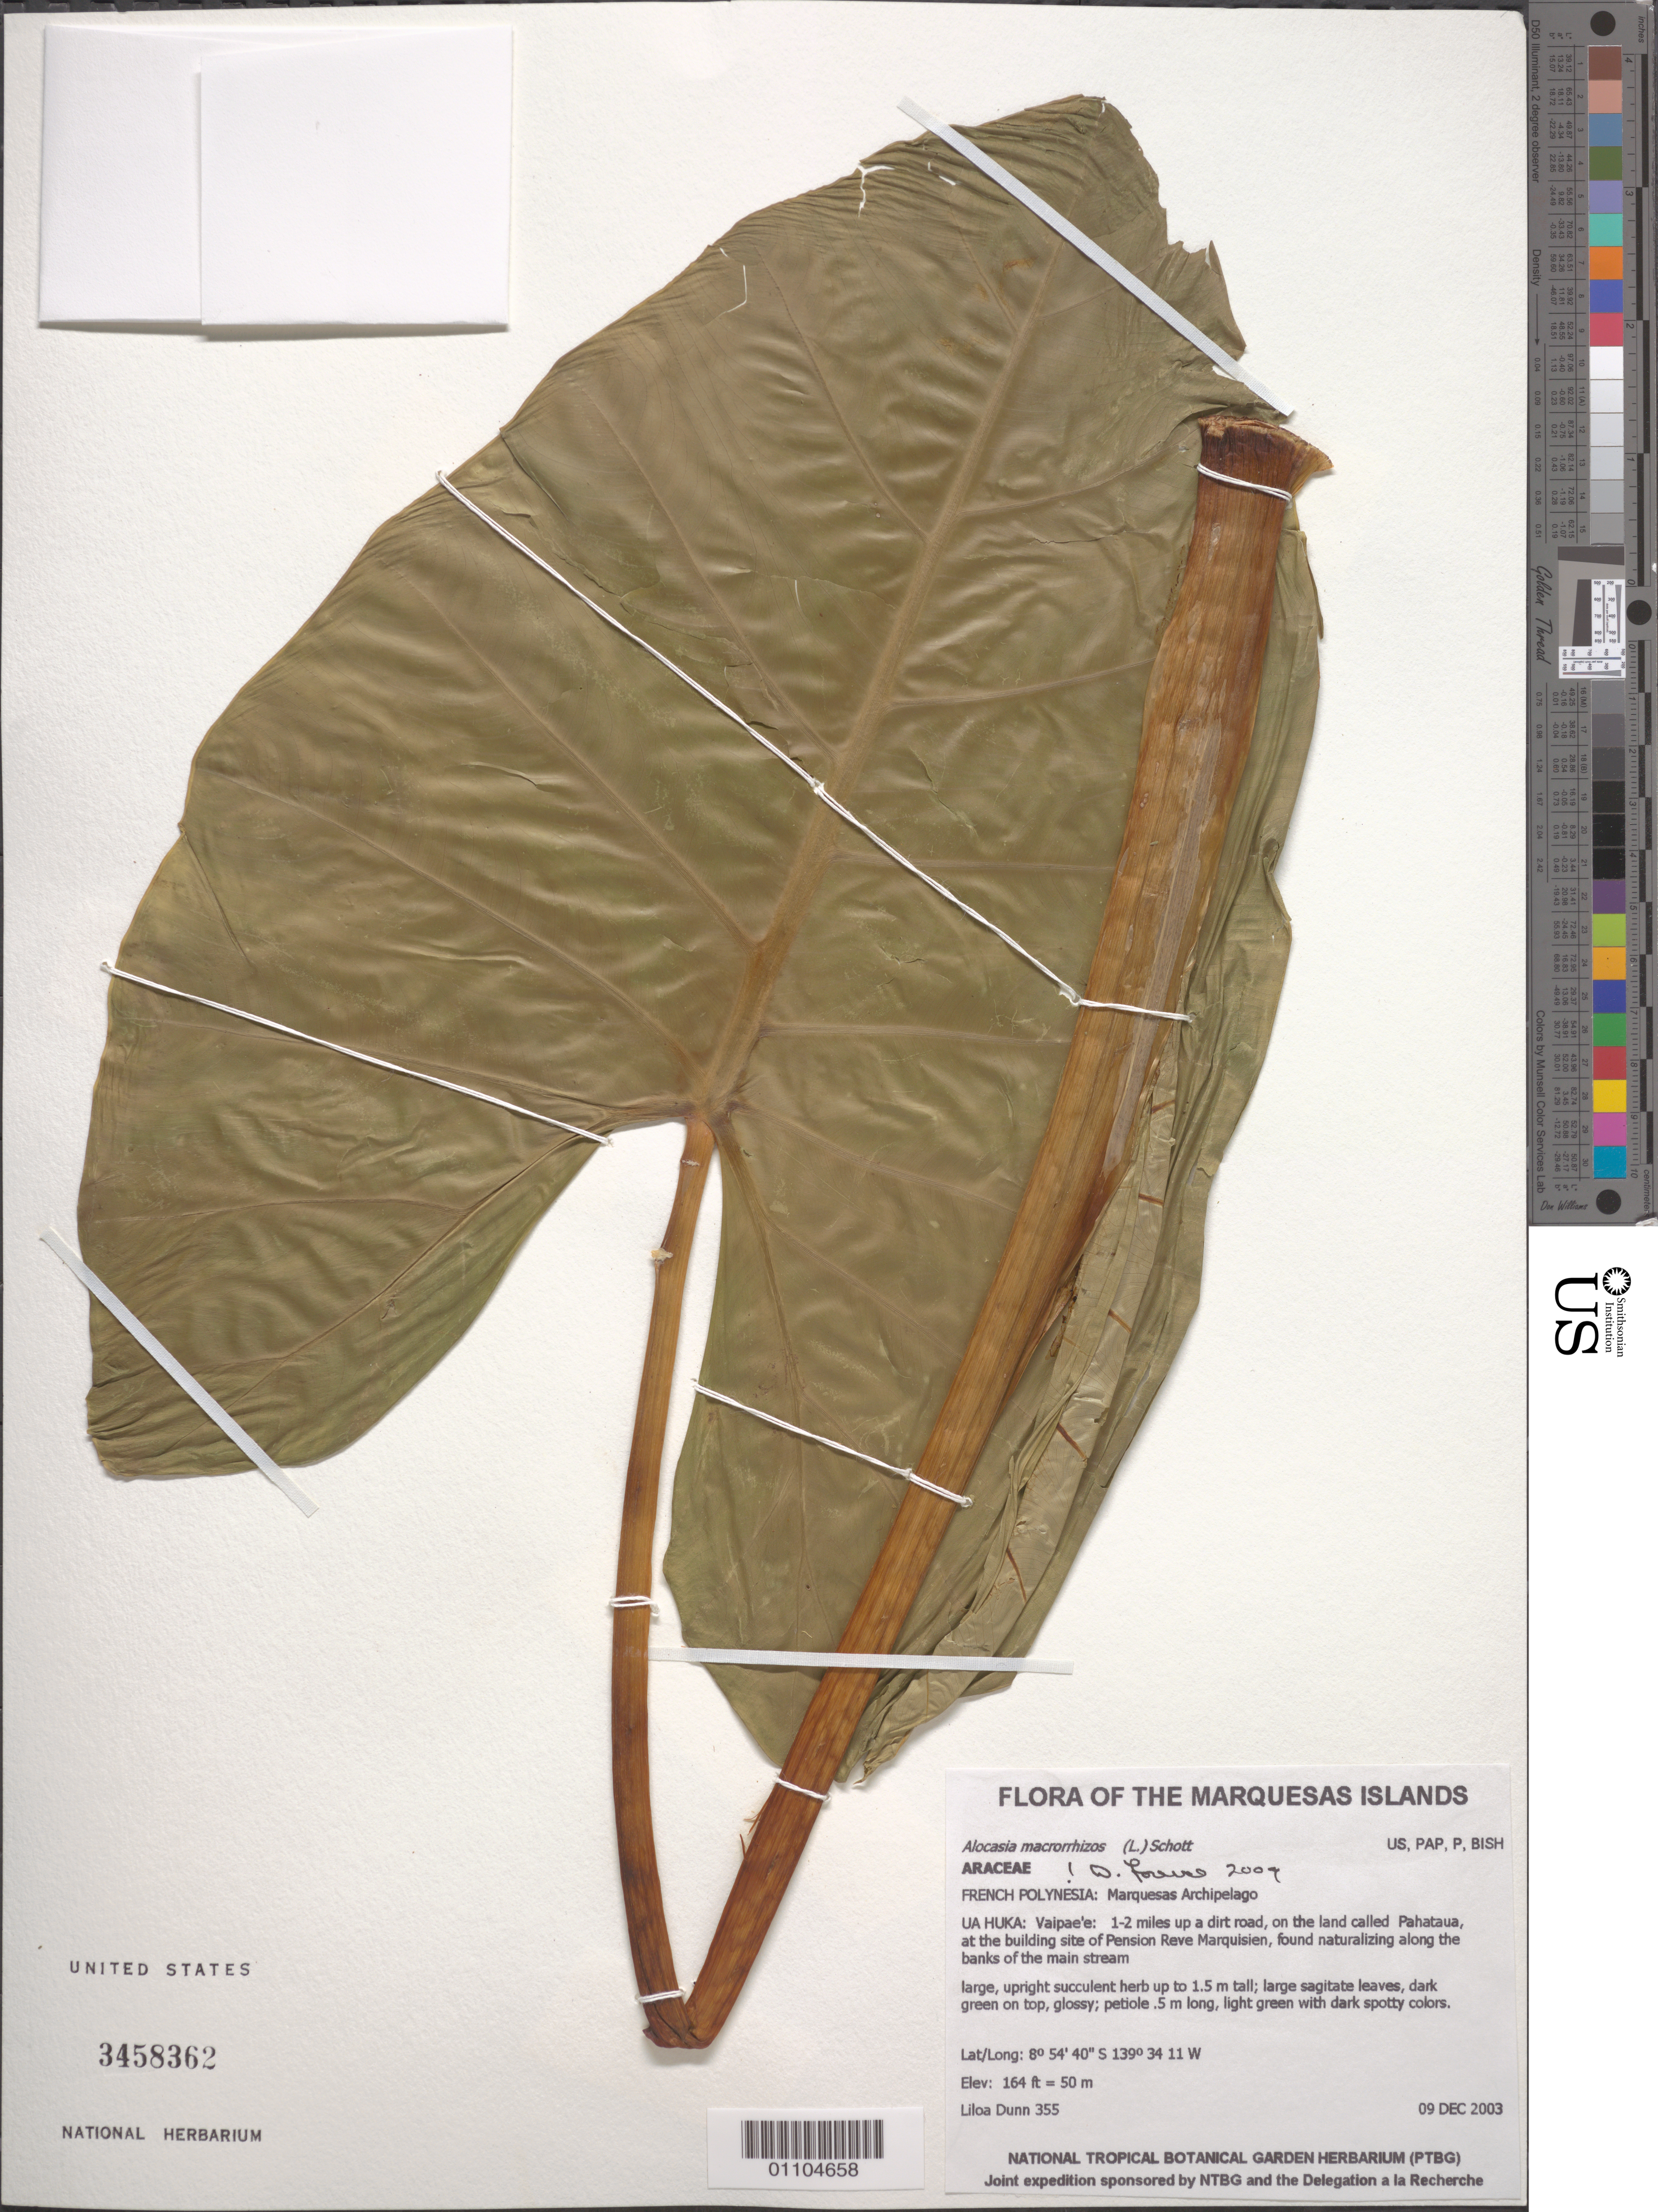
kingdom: Plantae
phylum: Tracheophyta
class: Liliopsida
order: Alismatales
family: Araceae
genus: Alocasia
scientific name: Alocasia macrorrhizos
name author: (L.) G. Don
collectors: L. Dunn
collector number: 355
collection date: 2003-12-09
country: French Polynesia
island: Ua Huka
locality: Vaipae'e: 1-2 miles up a dirt road, on the land called Pahataua, at the building site of Pension Reve Marquisien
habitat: Found naturalizing along the banks of the main stream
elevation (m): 50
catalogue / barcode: US 3458362